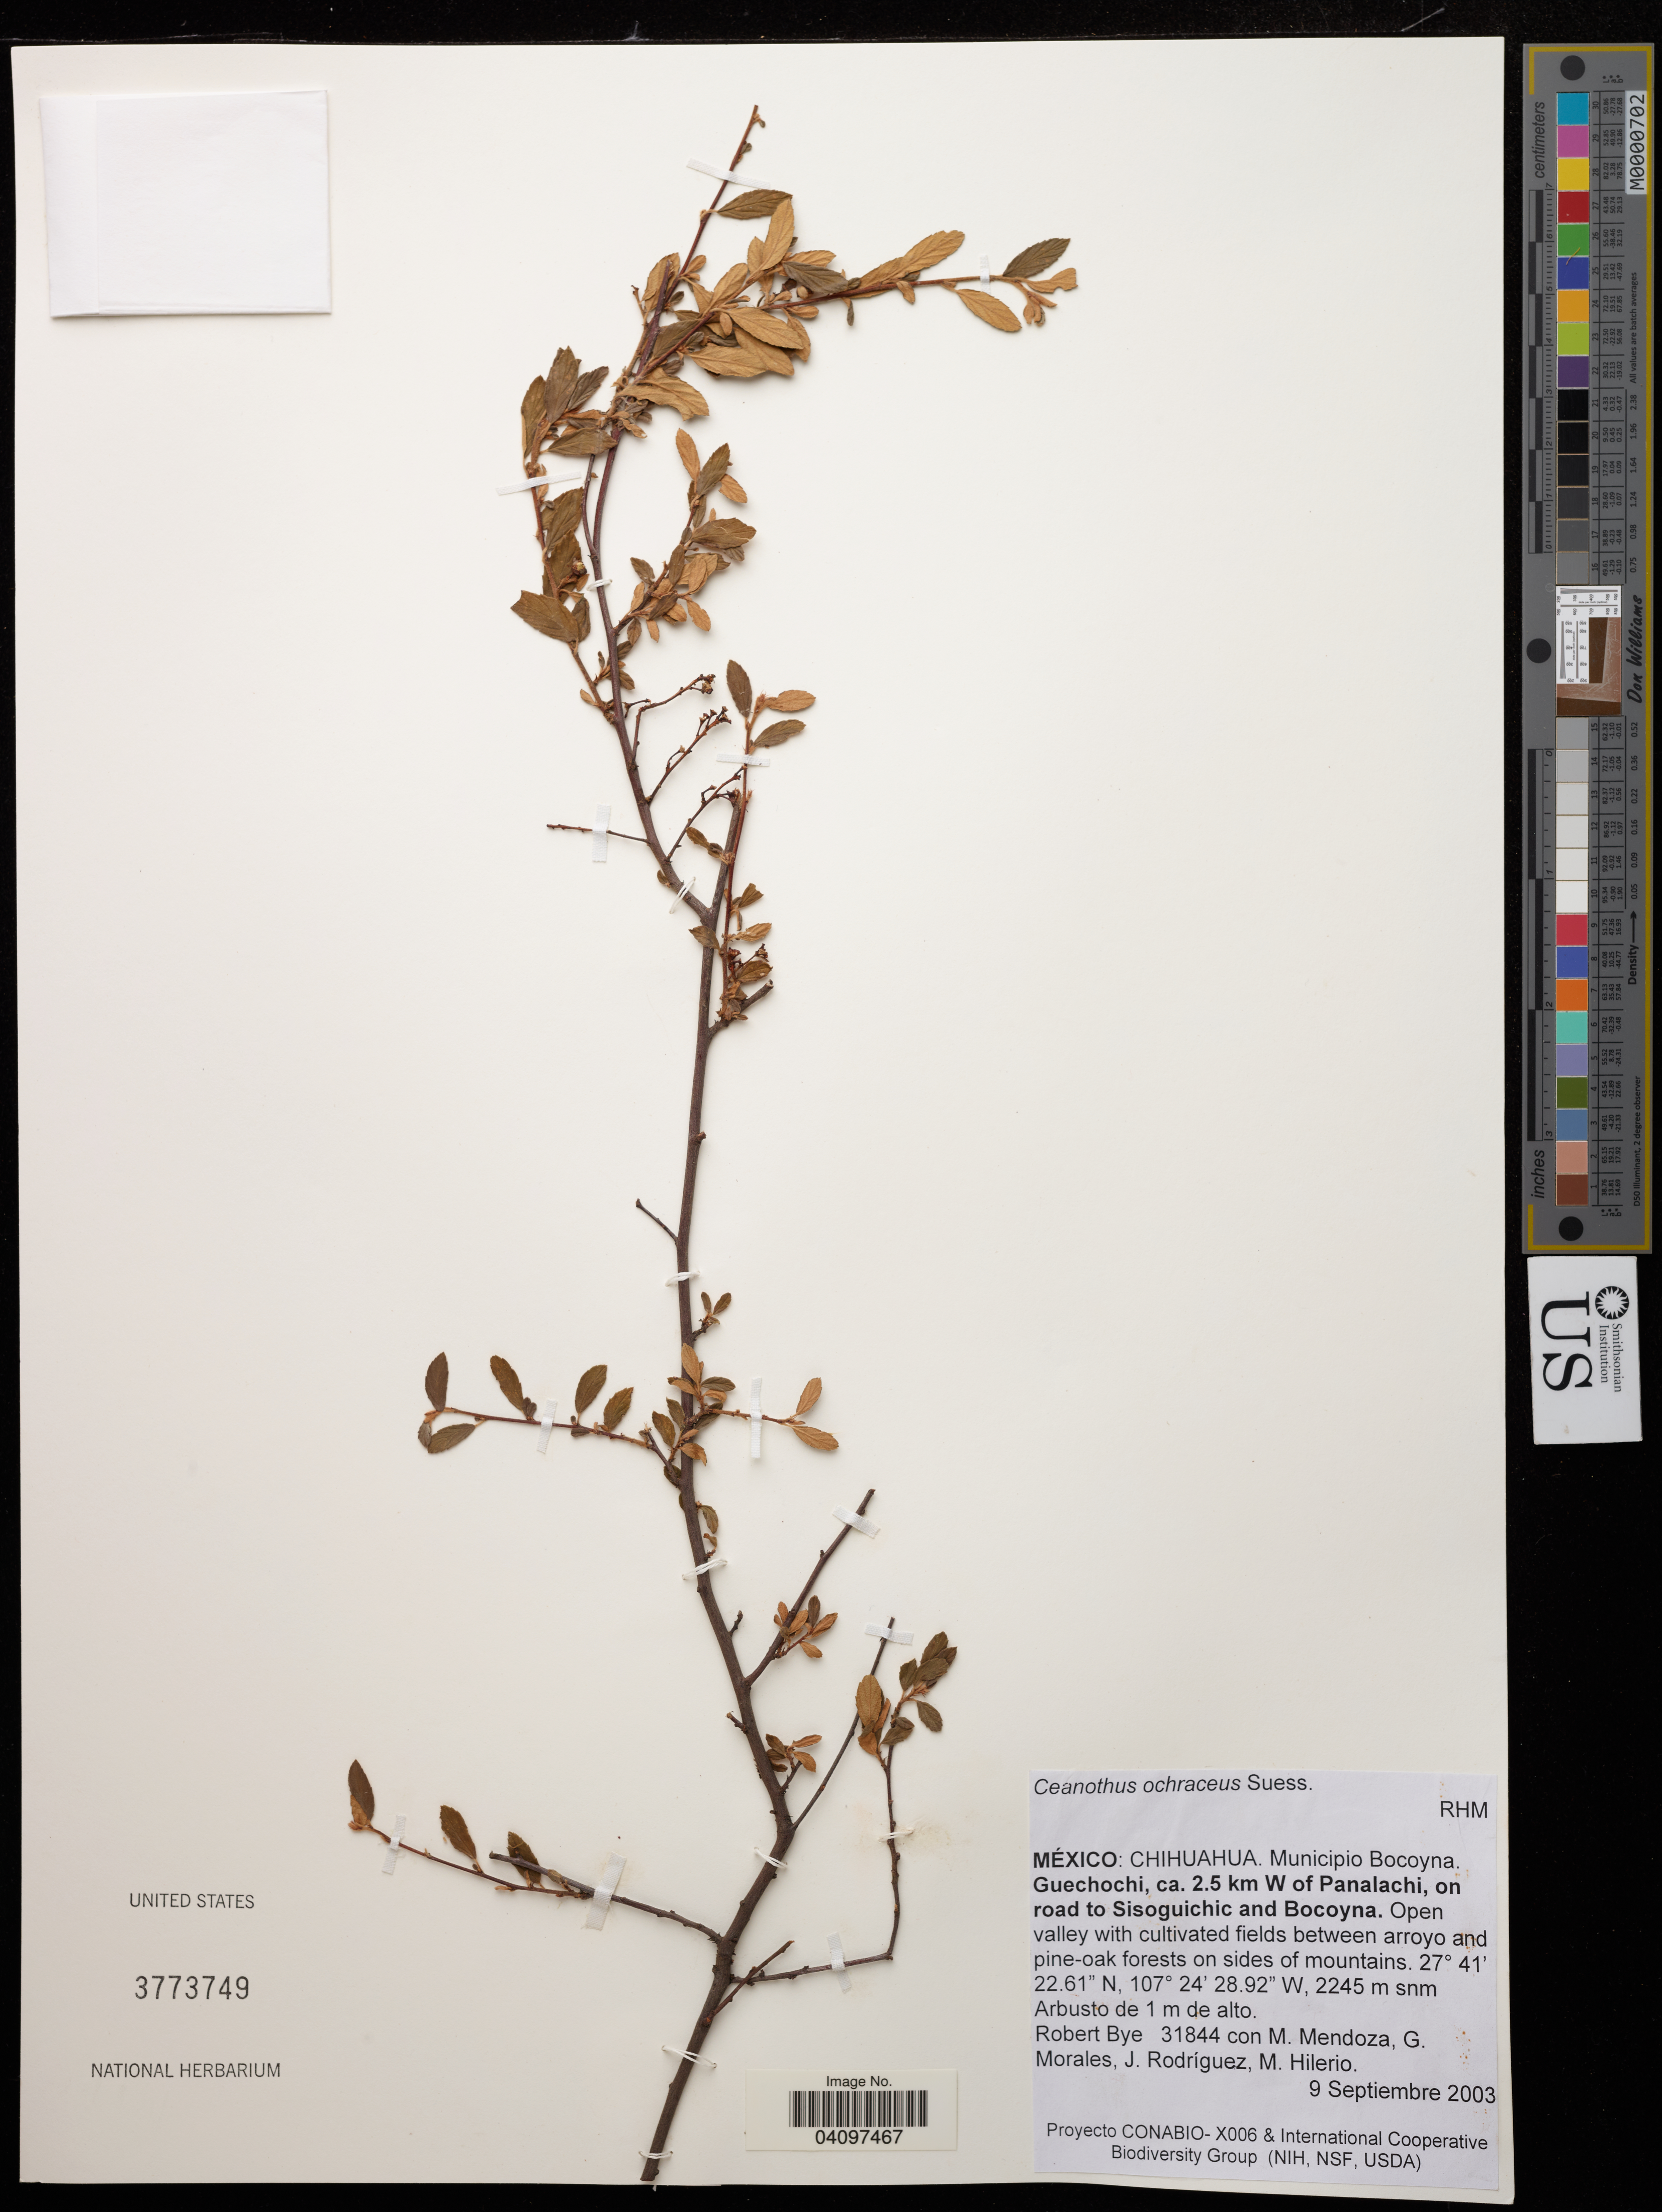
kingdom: Plantae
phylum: Tracheophyta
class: Magnoliopsida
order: Rosales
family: Rhamnaceae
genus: Ceanothus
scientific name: Ceanothus ochracea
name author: Suess.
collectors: R. Bye, M. Mendoza, G. Morales & J. Rodríguez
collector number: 31844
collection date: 2003-09-09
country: Mexico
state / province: Chihuahua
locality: Municipio Bocoyna. Guechochi, ca. 2.5 km W of Panalachi, on road to Sisoguichic and Bocoyna.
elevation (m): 2245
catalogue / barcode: US 3773749